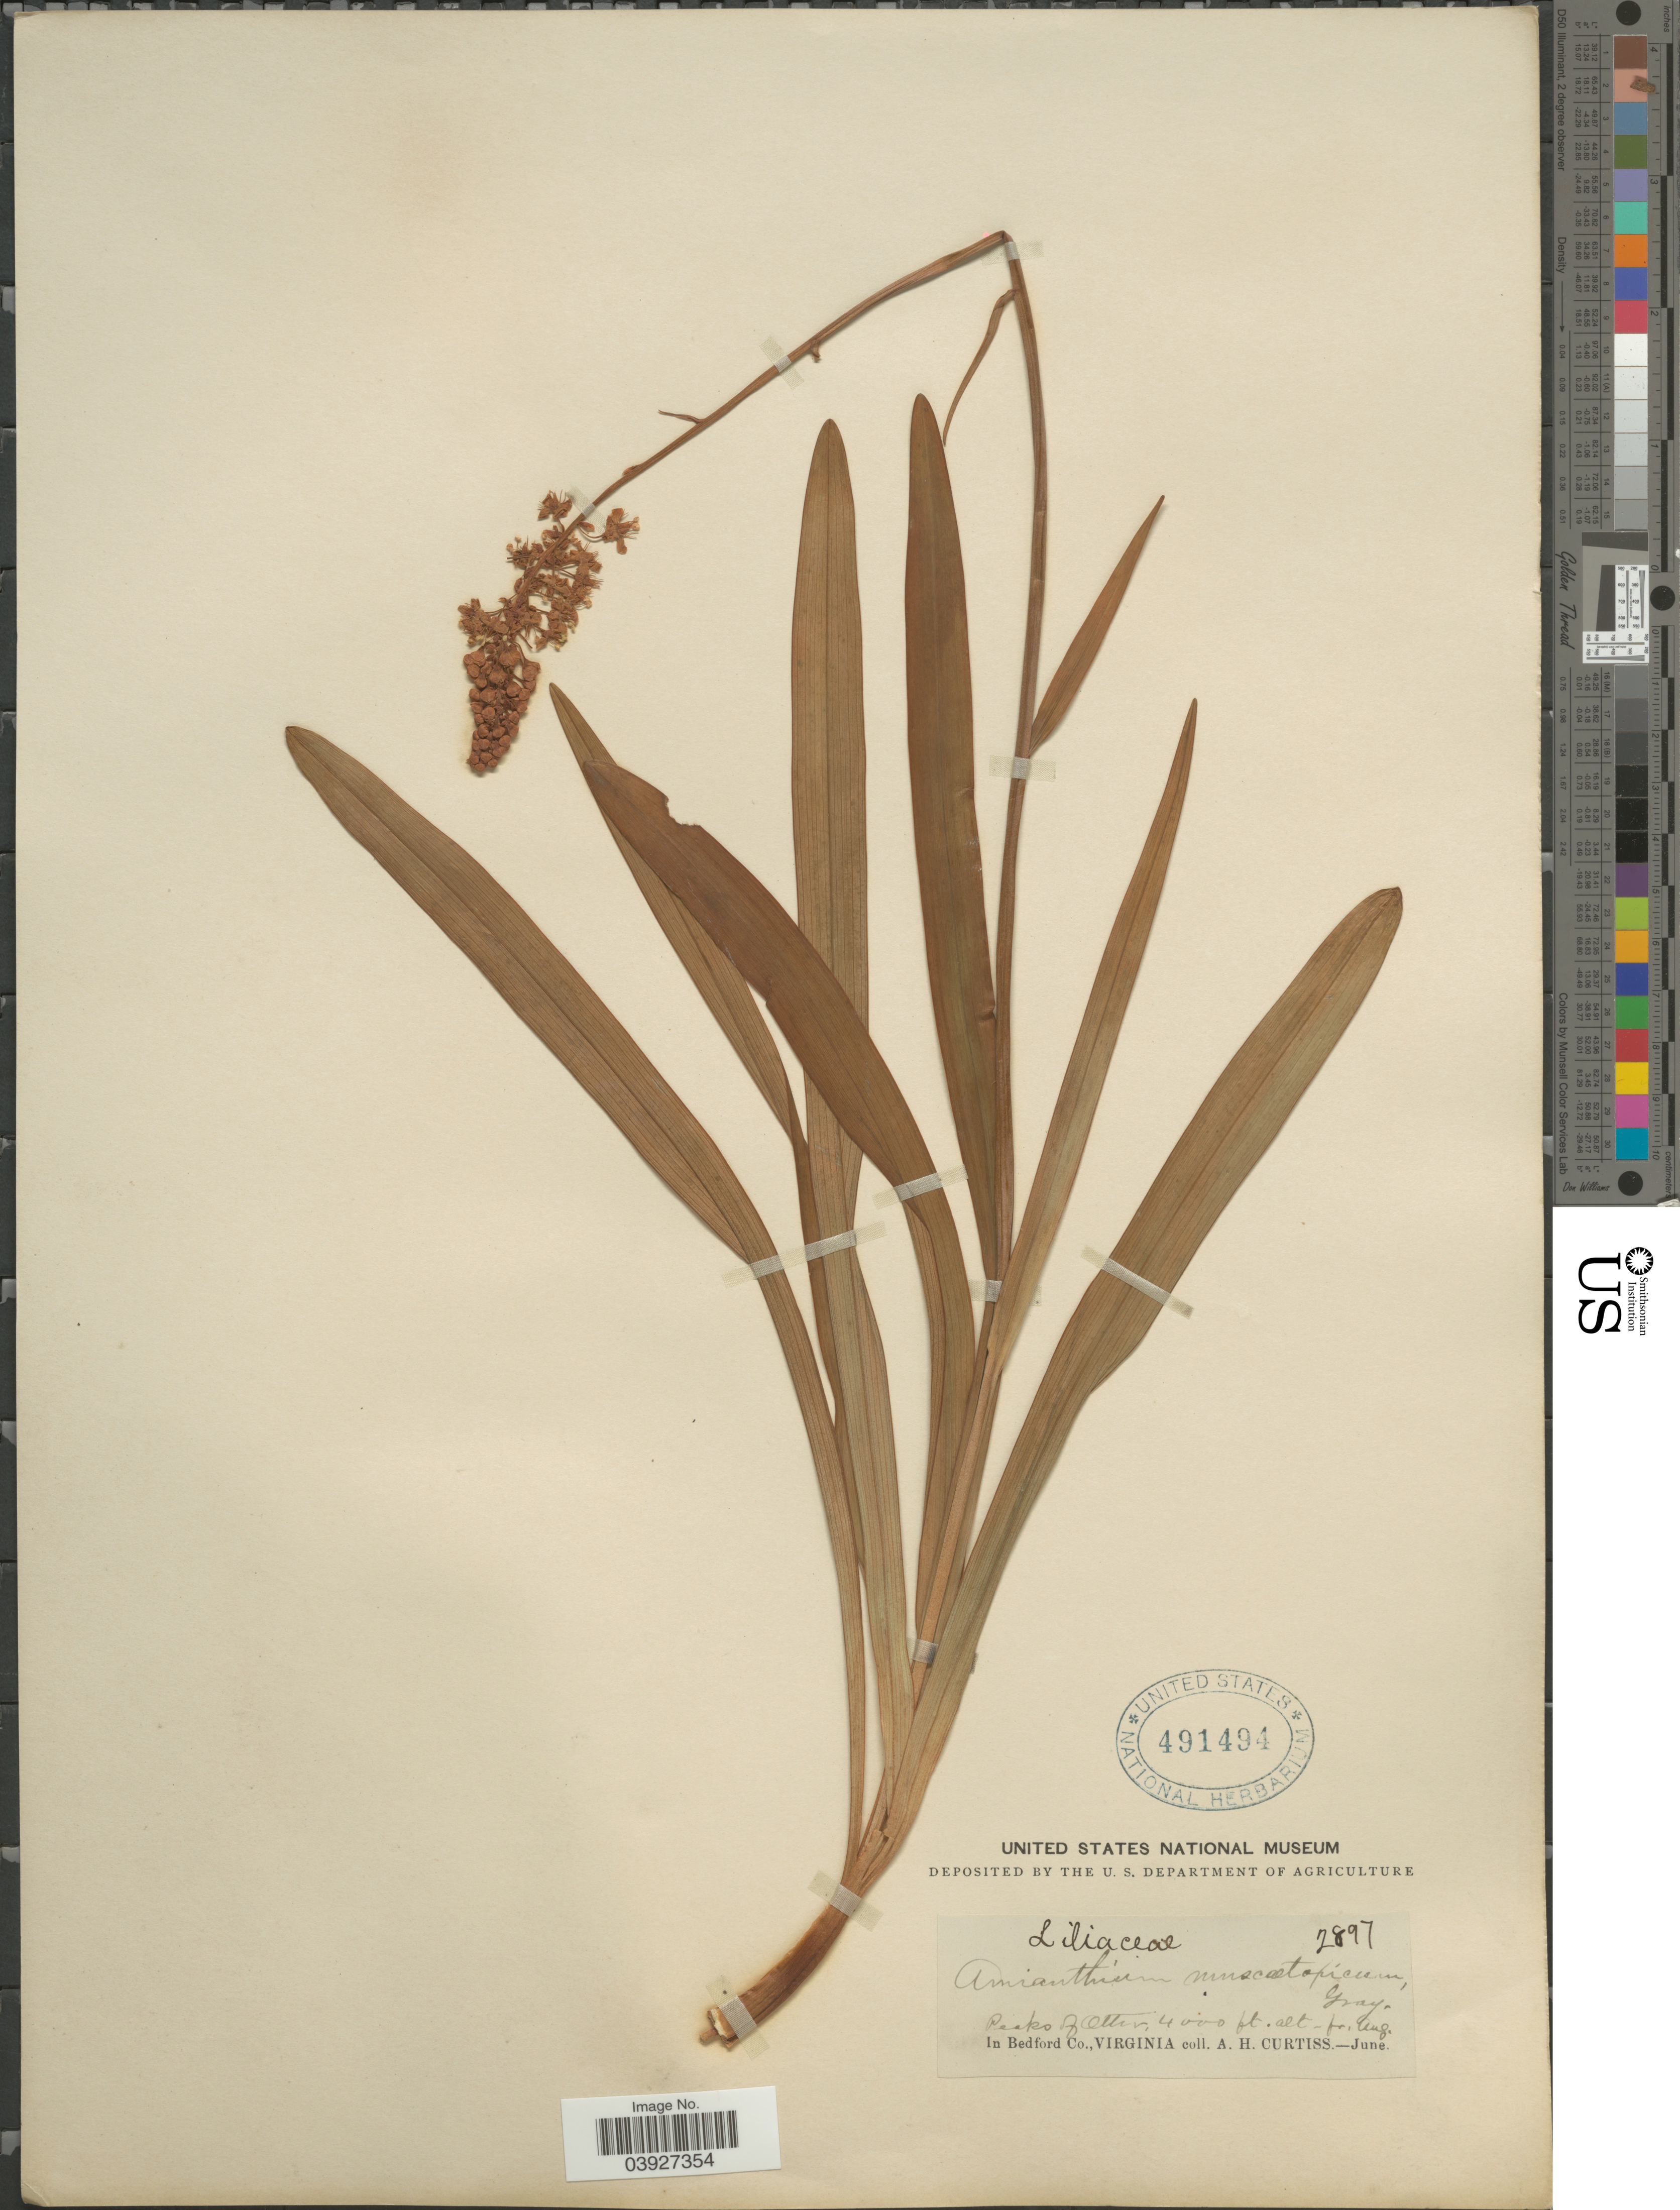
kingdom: Plantae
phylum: Tracheophyta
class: Liliopsida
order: Liliales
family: Melanthiaceae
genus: Amianthium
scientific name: Amianthium muscitoxicum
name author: (Walter) A. Gray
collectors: A. H. Curtiss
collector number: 2897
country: United States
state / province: Virginia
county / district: Bedford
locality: Peaks of Otter. In Bedford Co.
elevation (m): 1219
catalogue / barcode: US 491494